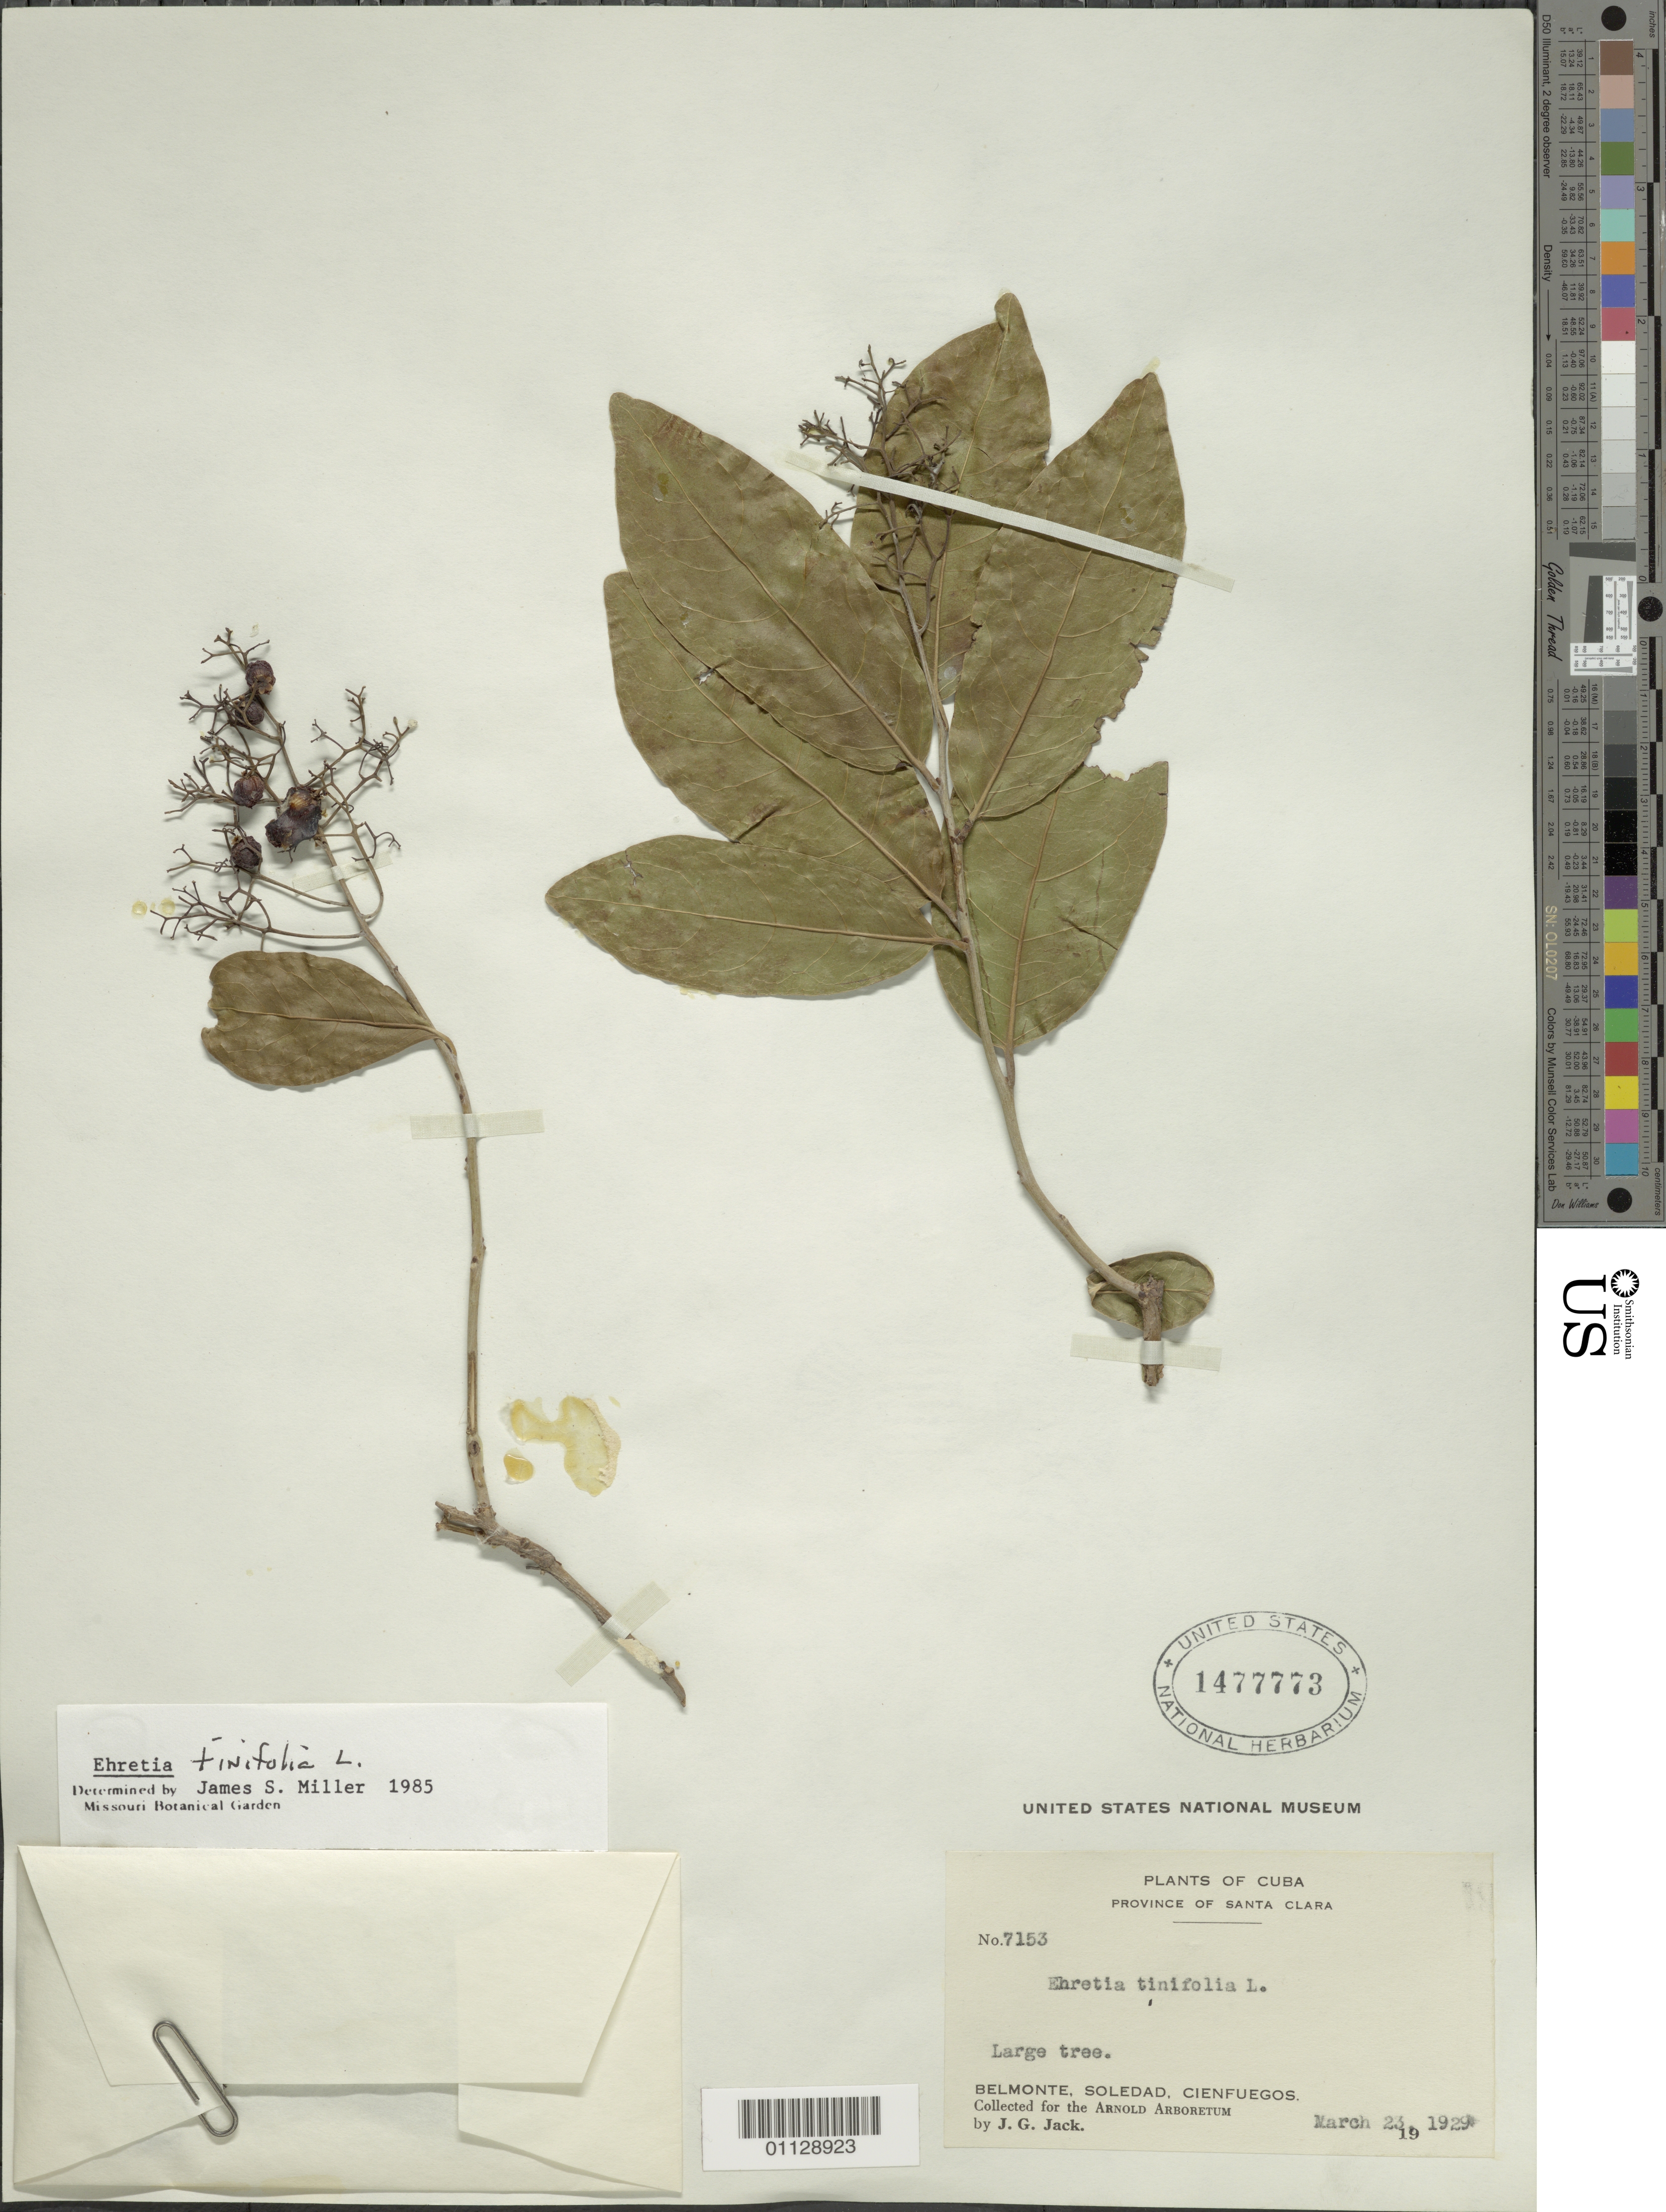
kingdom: Plantae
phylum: Tracheophyta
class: Magnoliopsida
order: Boraginales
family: Ehretiaceae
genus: Ehretia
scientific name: Ehretia tinifolia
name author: L.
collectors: J. G. Jack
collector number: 7153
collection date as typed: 23 Mar 1929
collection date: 1929-03-23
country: Cuba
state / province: Villa Clara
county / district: Santa Clara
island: Cuba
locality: Belmonte, Soledad, Cienfugos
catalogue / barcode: US 1477773